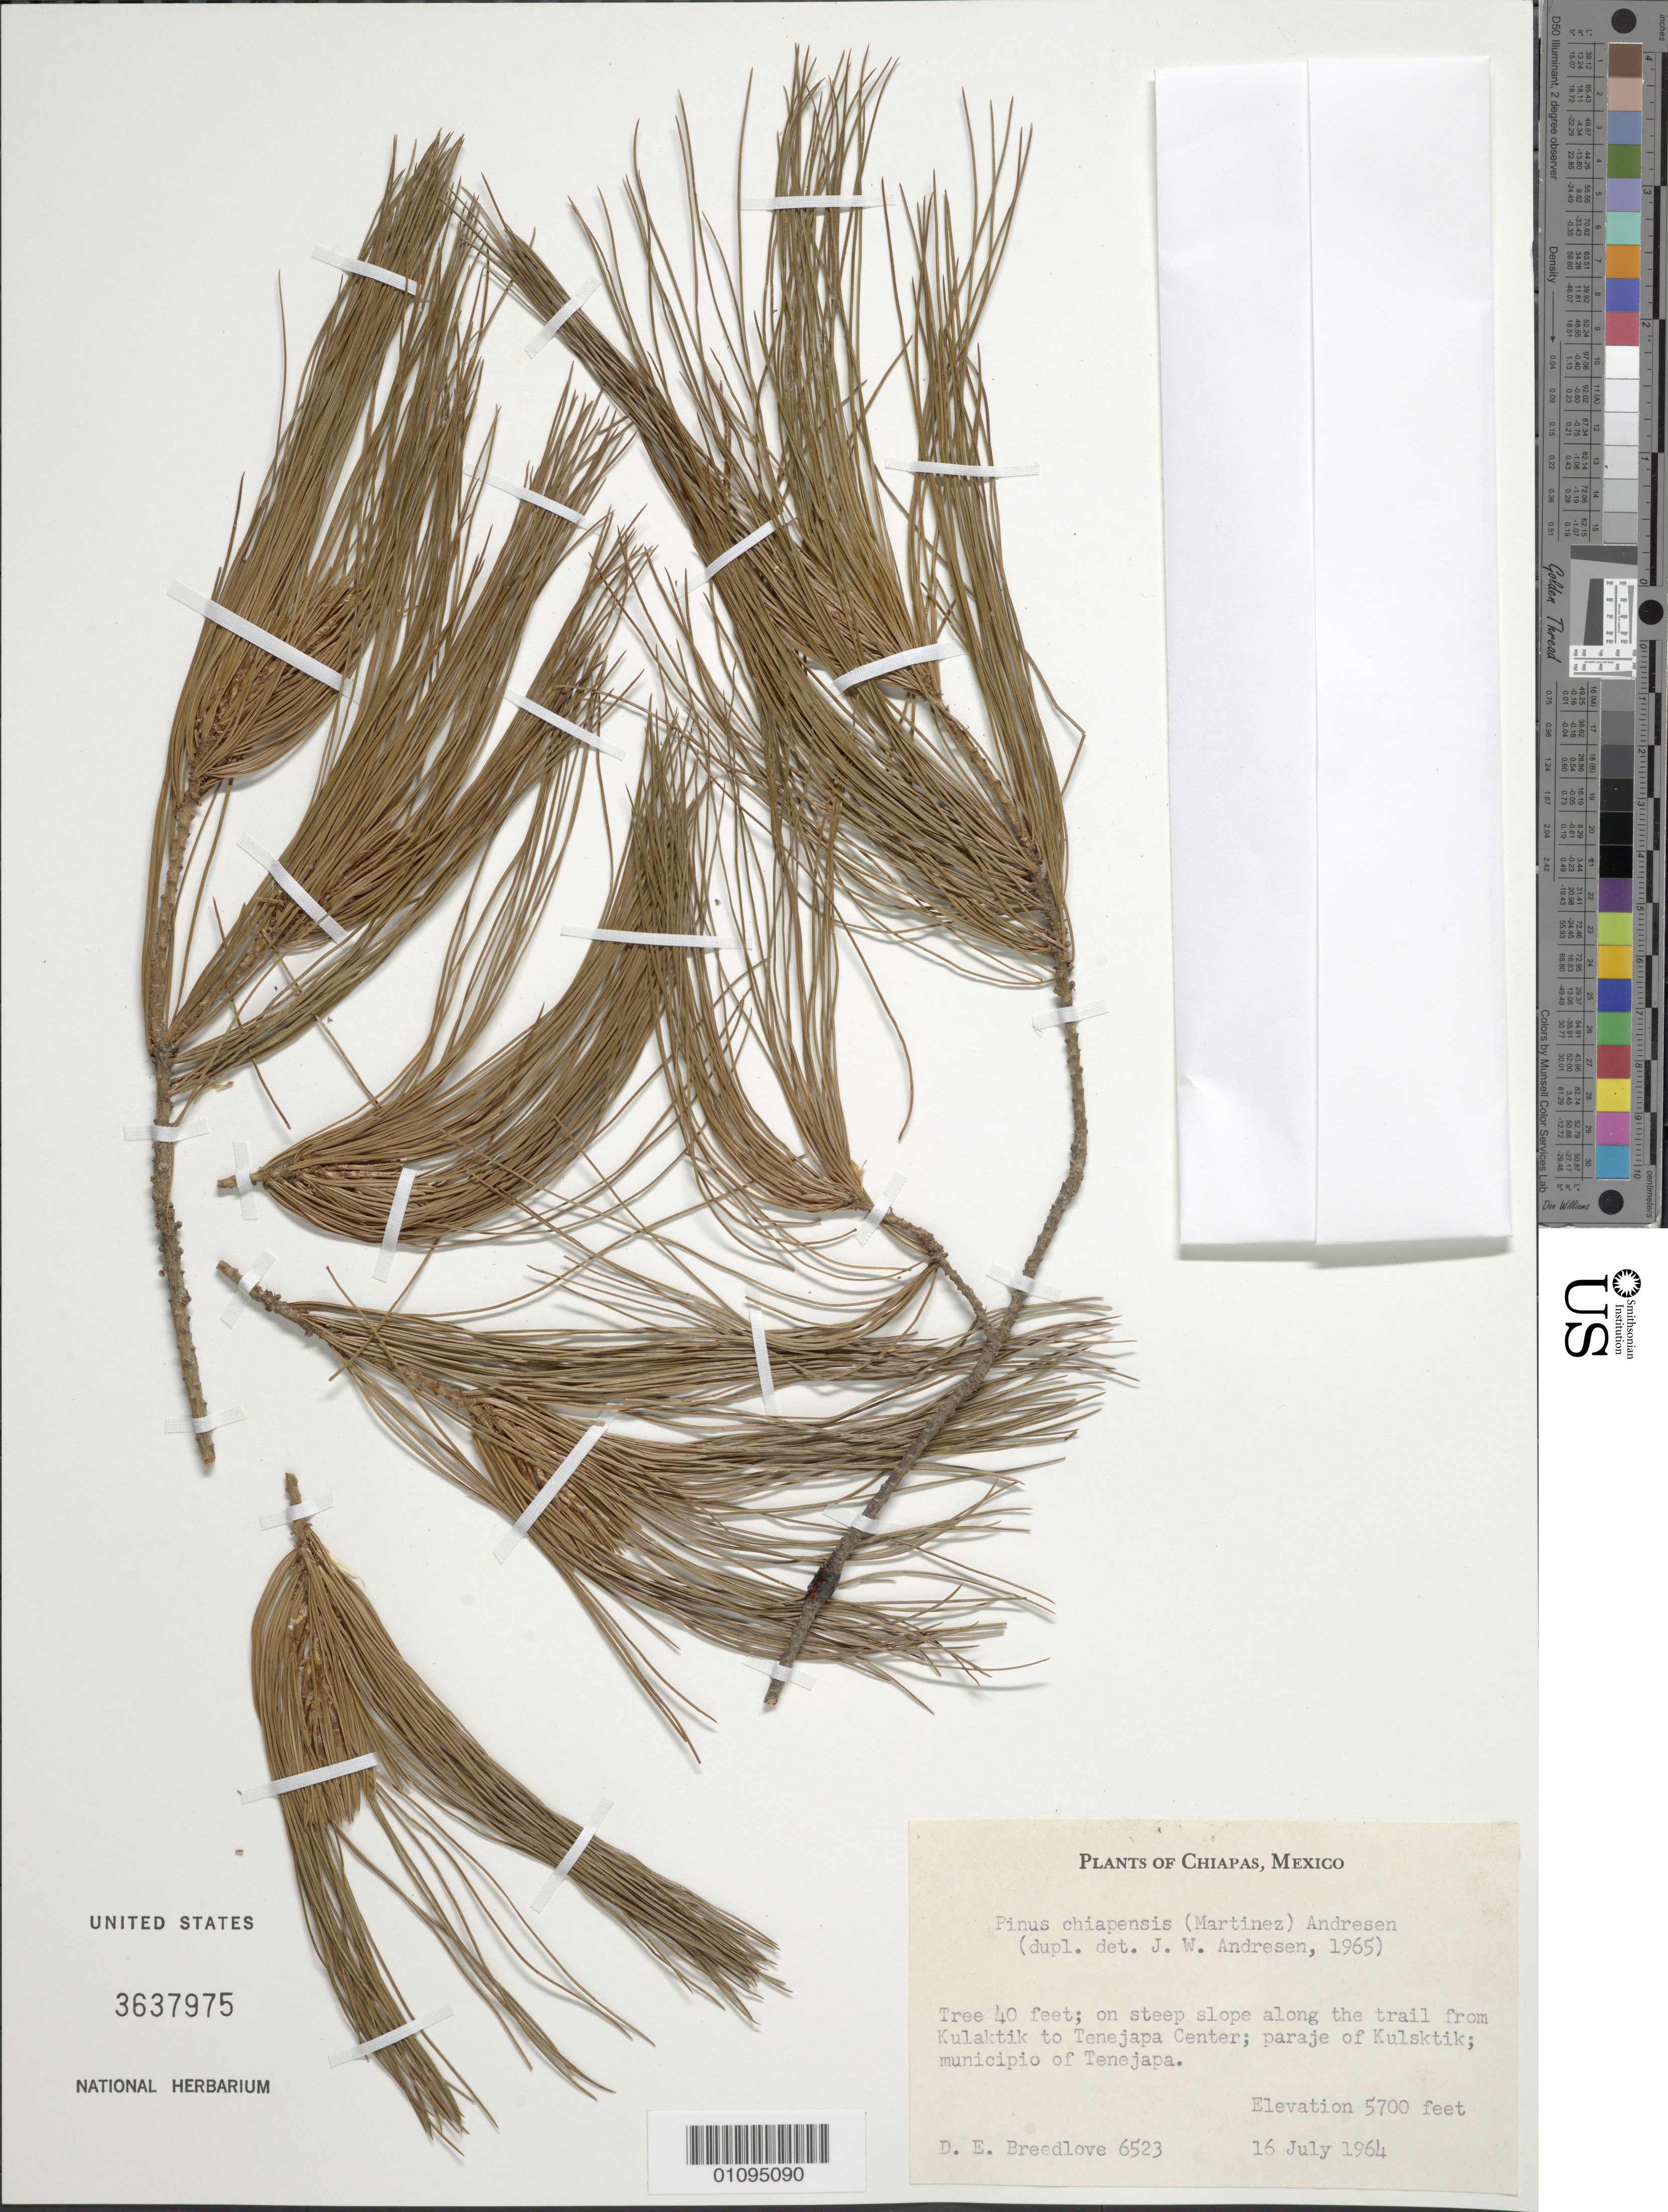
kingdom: Plantae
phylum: Tracheophyta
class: Pinopsida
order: Pinales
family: Pinaceae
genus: Pinus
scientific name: Pinus chiapensis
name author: (Martínez) Andrésen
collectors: D. E. Breedlove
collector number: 6523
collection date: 1964-07-16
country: Mexico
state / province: Chiapas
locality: on steep slope along the trail from Kulaktik to Tenejapa Center; paraje of Kulsktit, municipio of Tenejapa.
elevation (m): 1737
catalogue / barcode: US 3637975